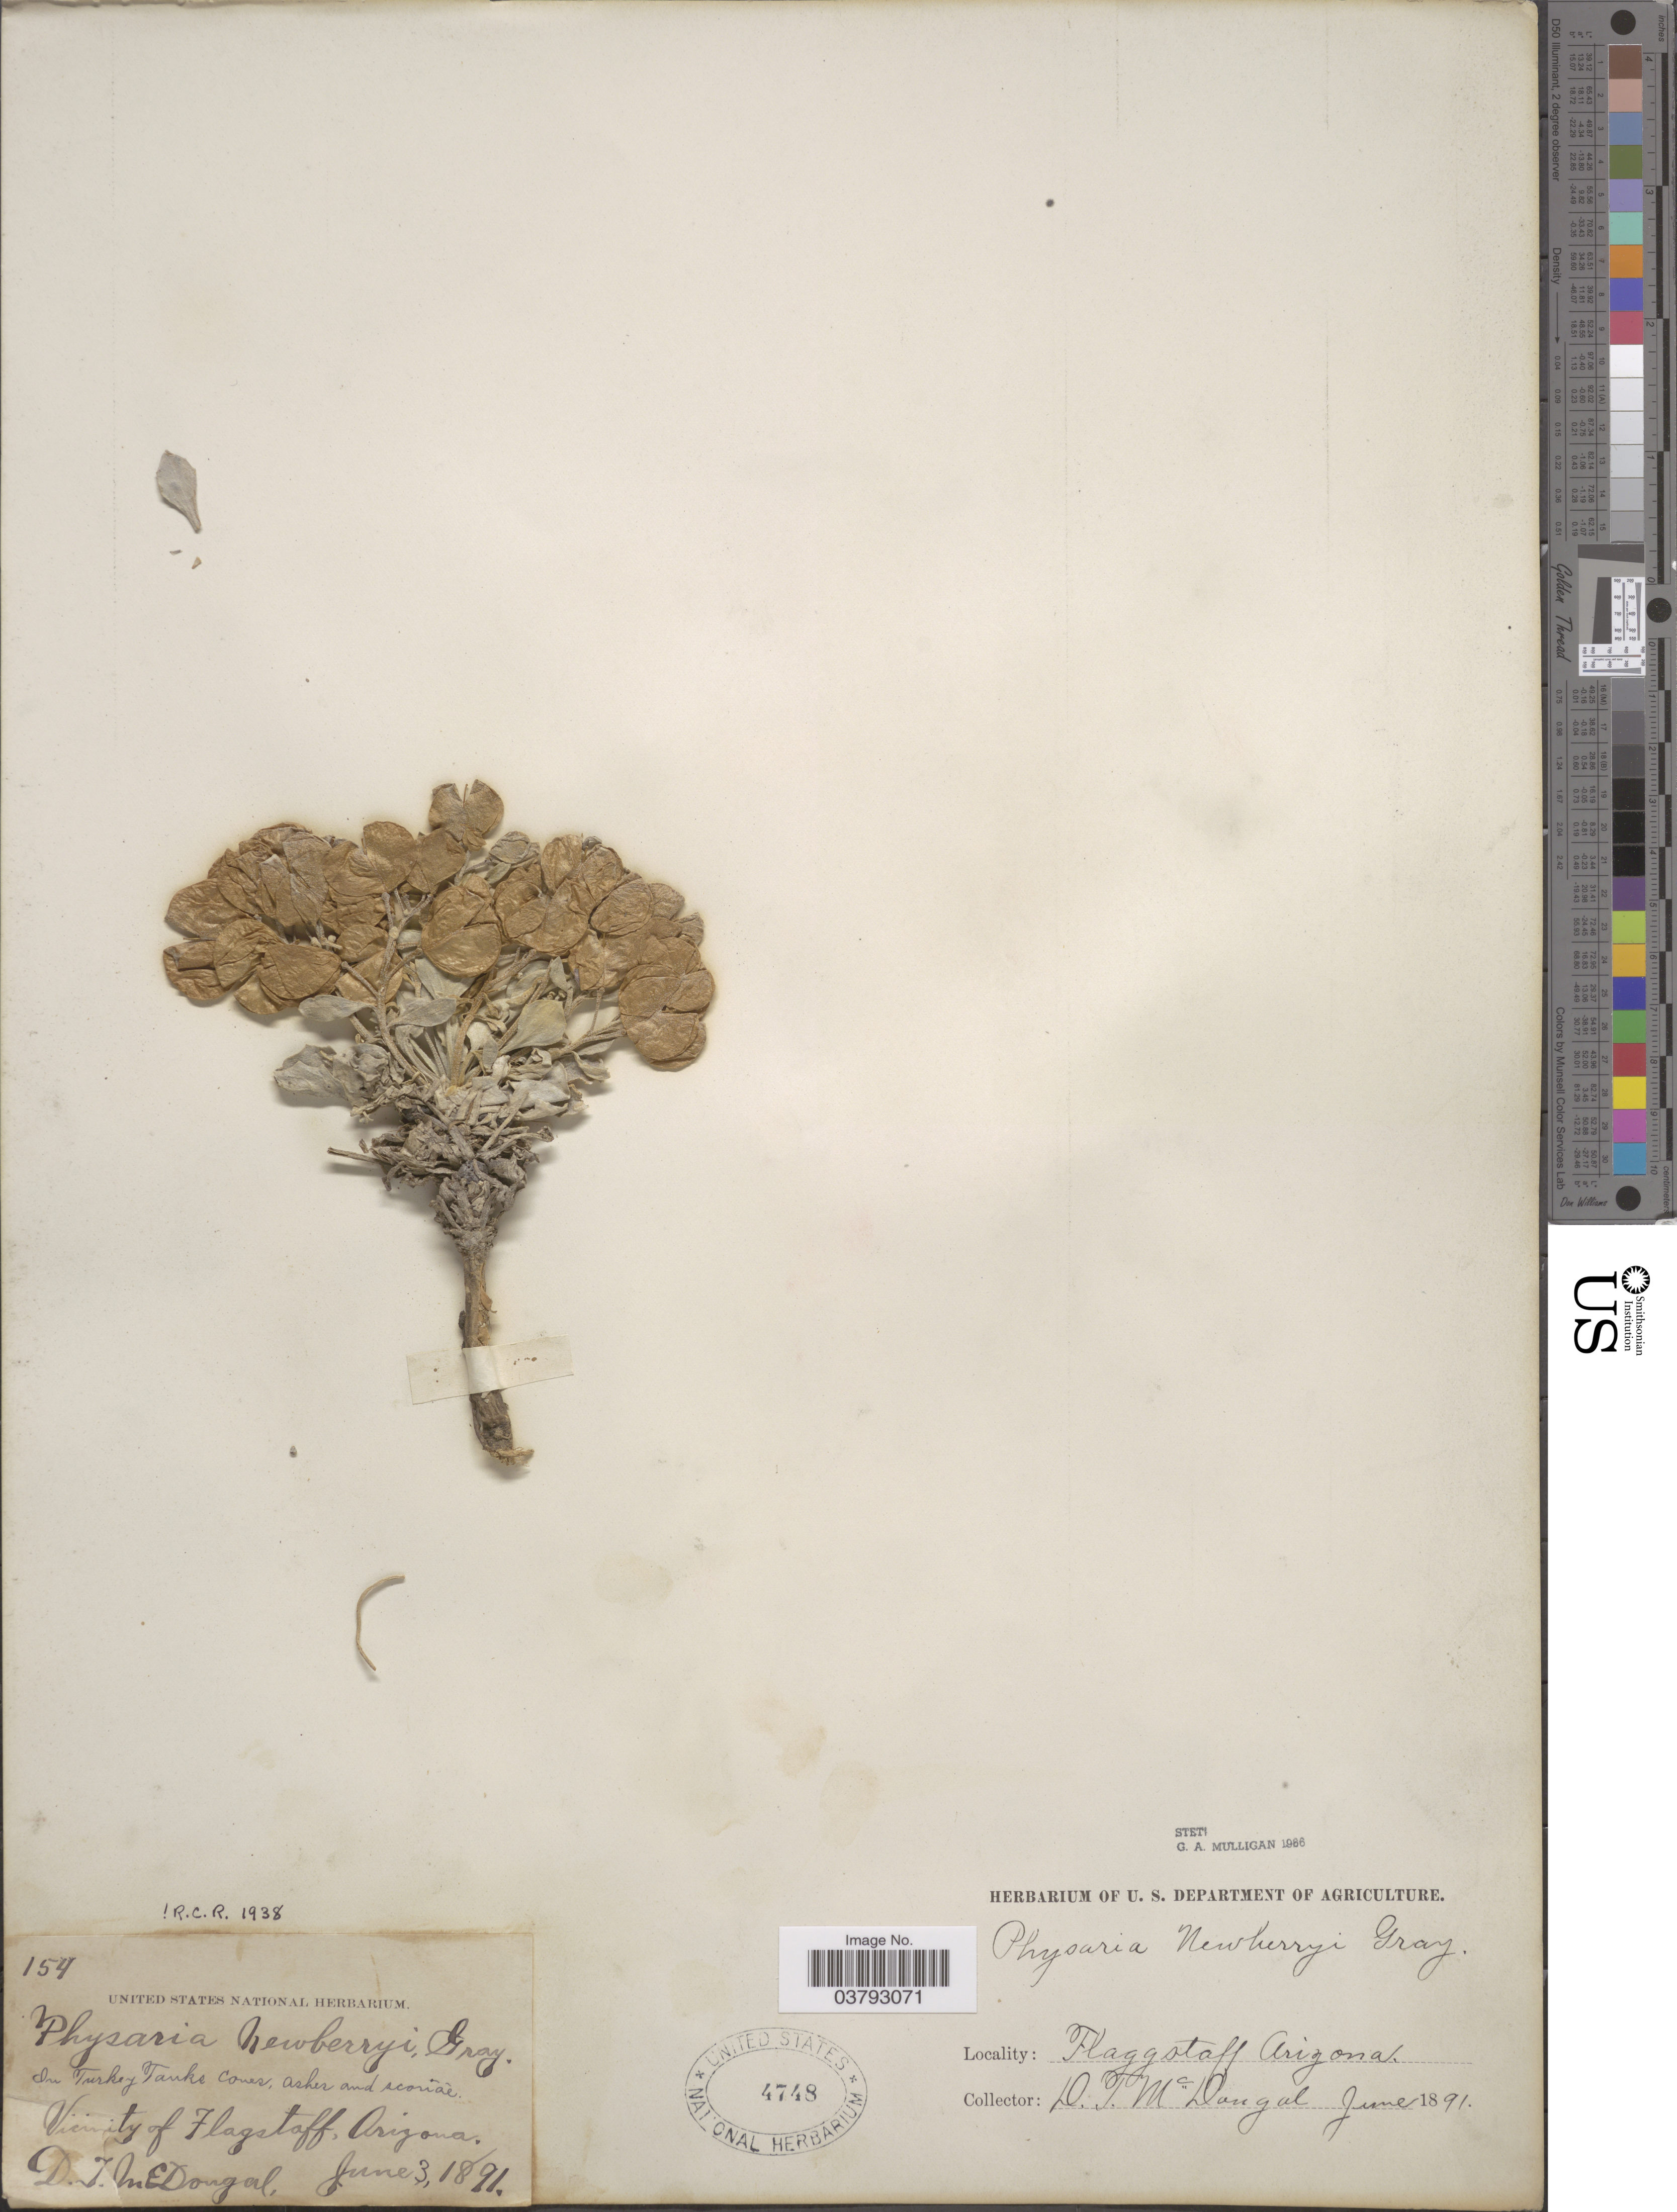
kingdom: Plantae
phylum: Tracheophyta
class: Magnoliopsida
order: Brassicales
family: Brassicaceae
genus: Physaria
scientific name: Physaria newberryi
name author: A. Gray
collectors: D. McDougal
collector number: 154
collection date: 1891-06-03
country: United States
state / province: Arizona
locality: On Turkey Tanks cones, ashes and scoriae. Vicinity of Flagstaff. Flaggstaff.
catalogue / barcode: US 4748